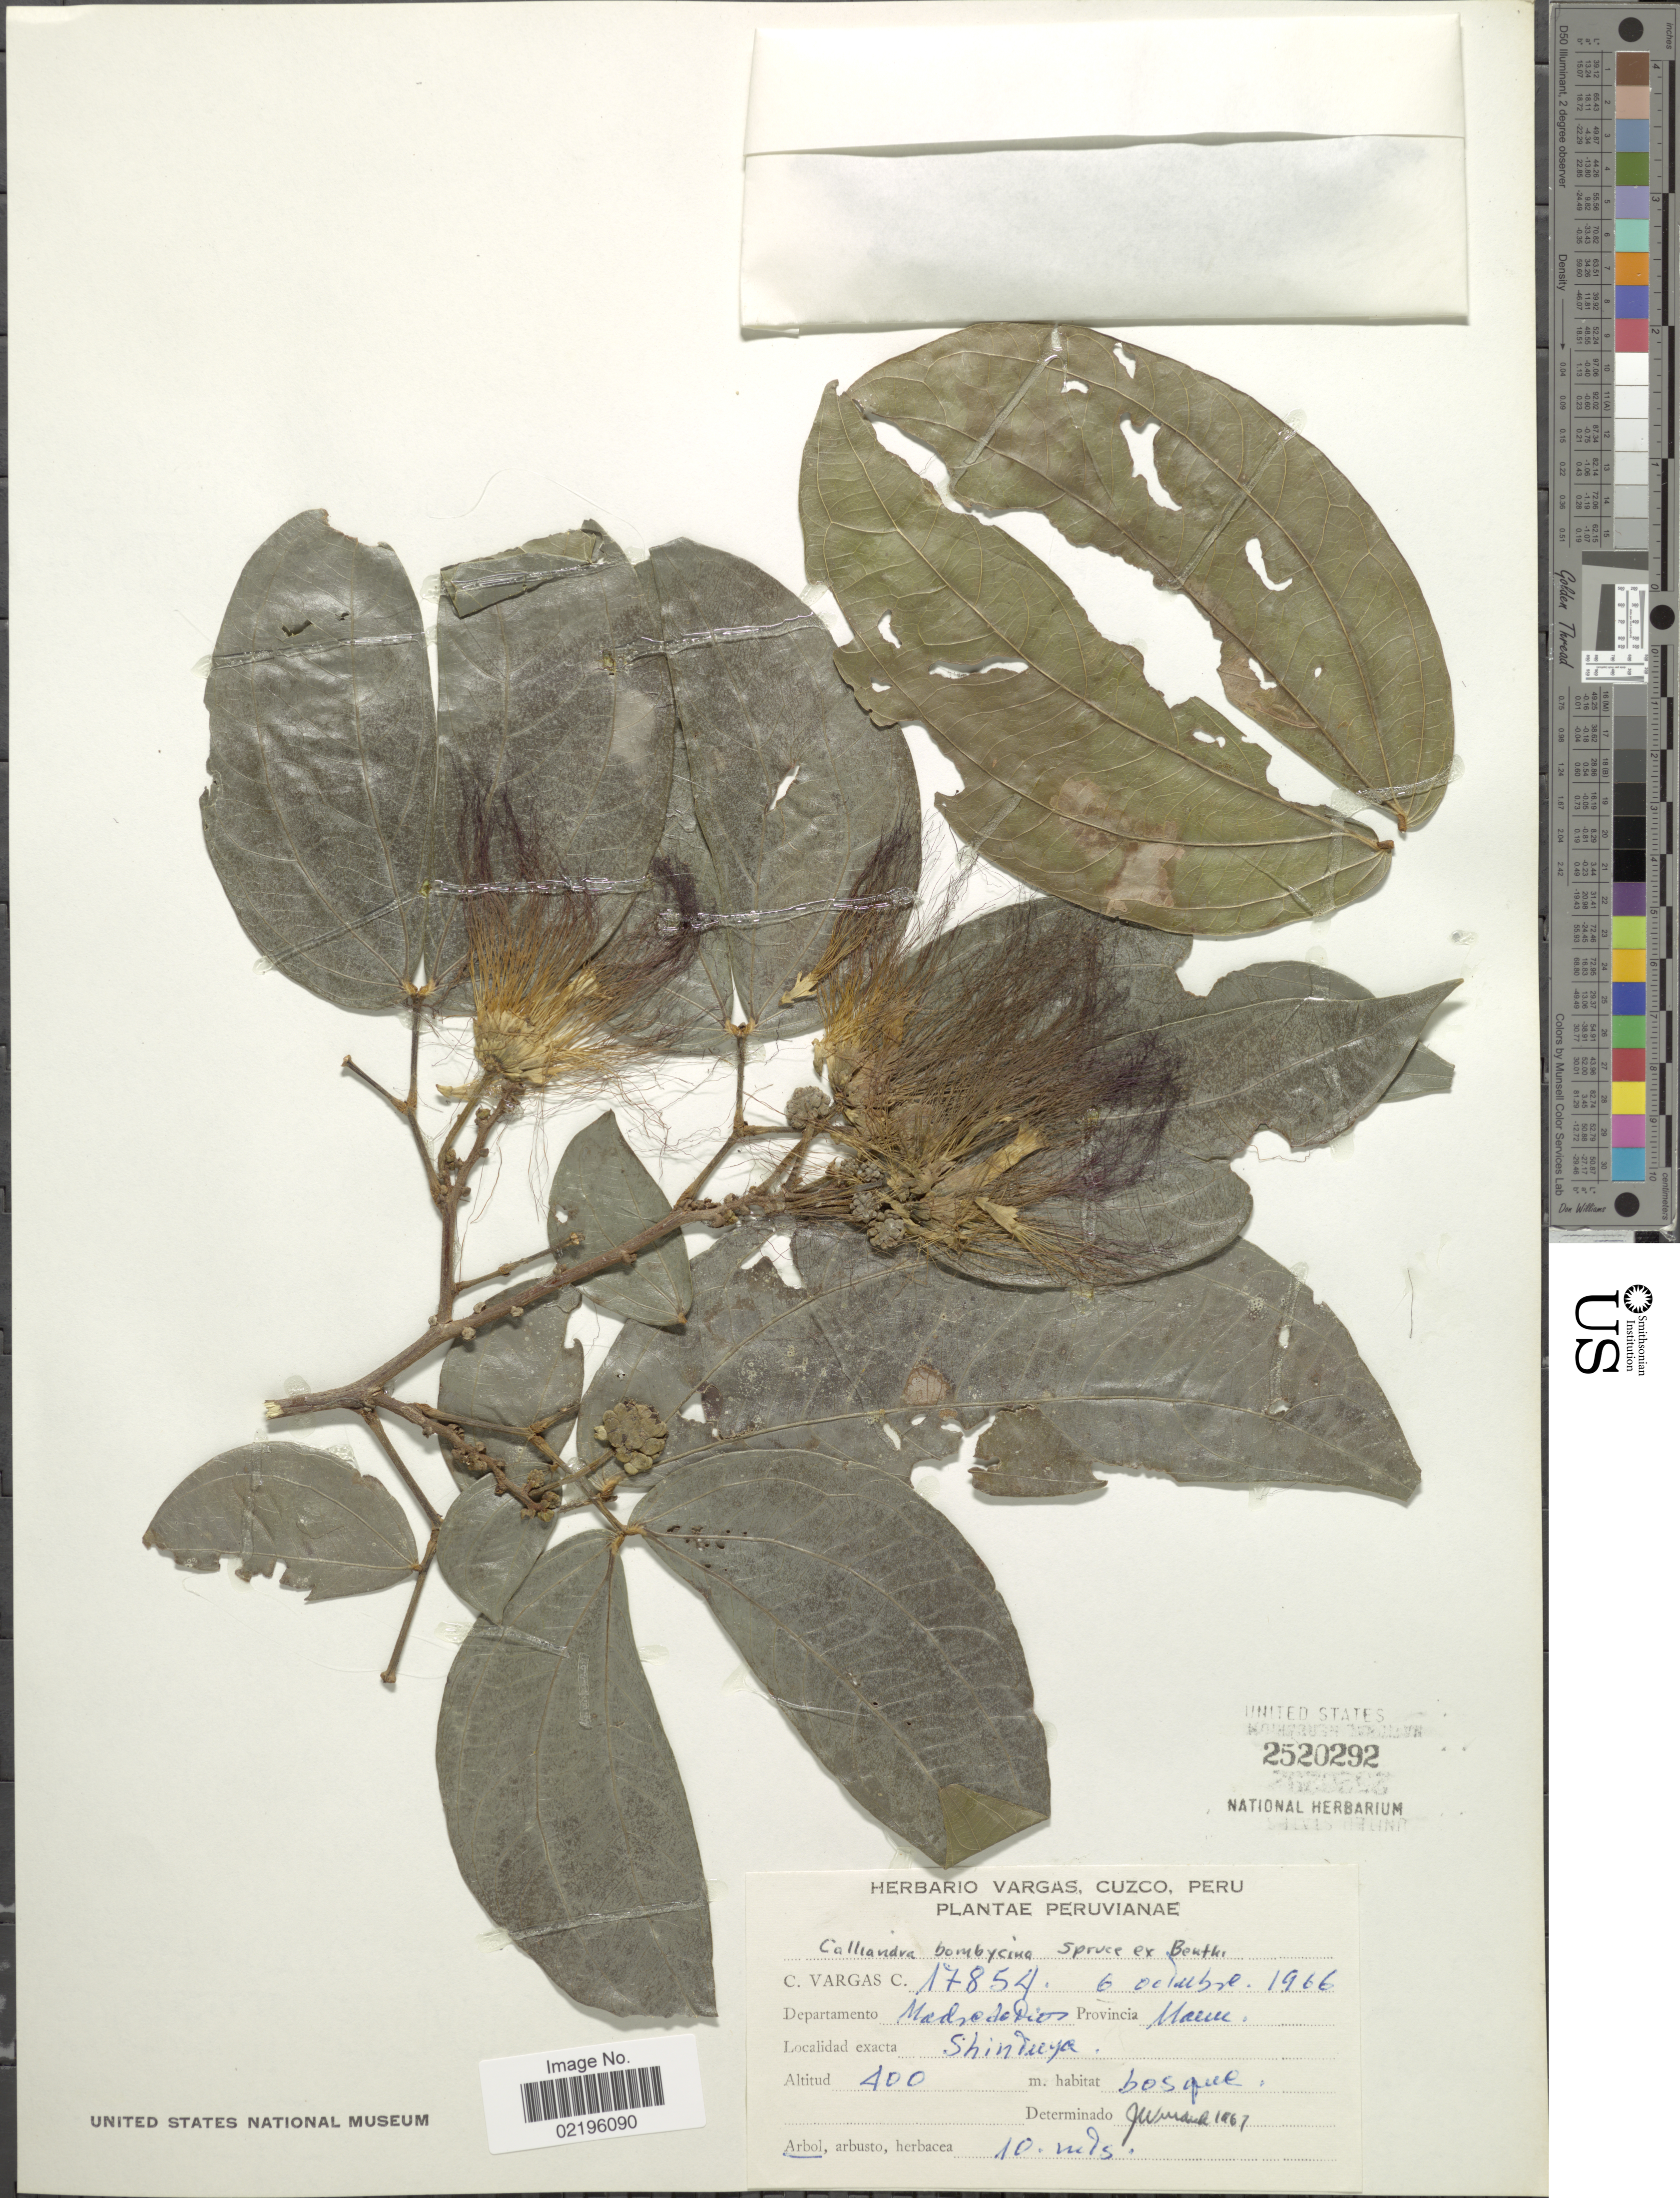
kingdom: Plantae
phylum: Tracheophyta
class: Magnoliopsida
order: Fabales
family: Fabaceae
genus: Calliandra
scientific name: Calliandra bombycina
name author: Benth. ex Spruce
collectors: C. Vargas Calderón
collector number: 17854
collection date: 1966-10-06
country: Peru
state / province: Madre de Dios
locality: Departamento Madre de Dios. Provincia Manu, Shintuya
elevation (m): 400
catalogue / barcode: US 2520292